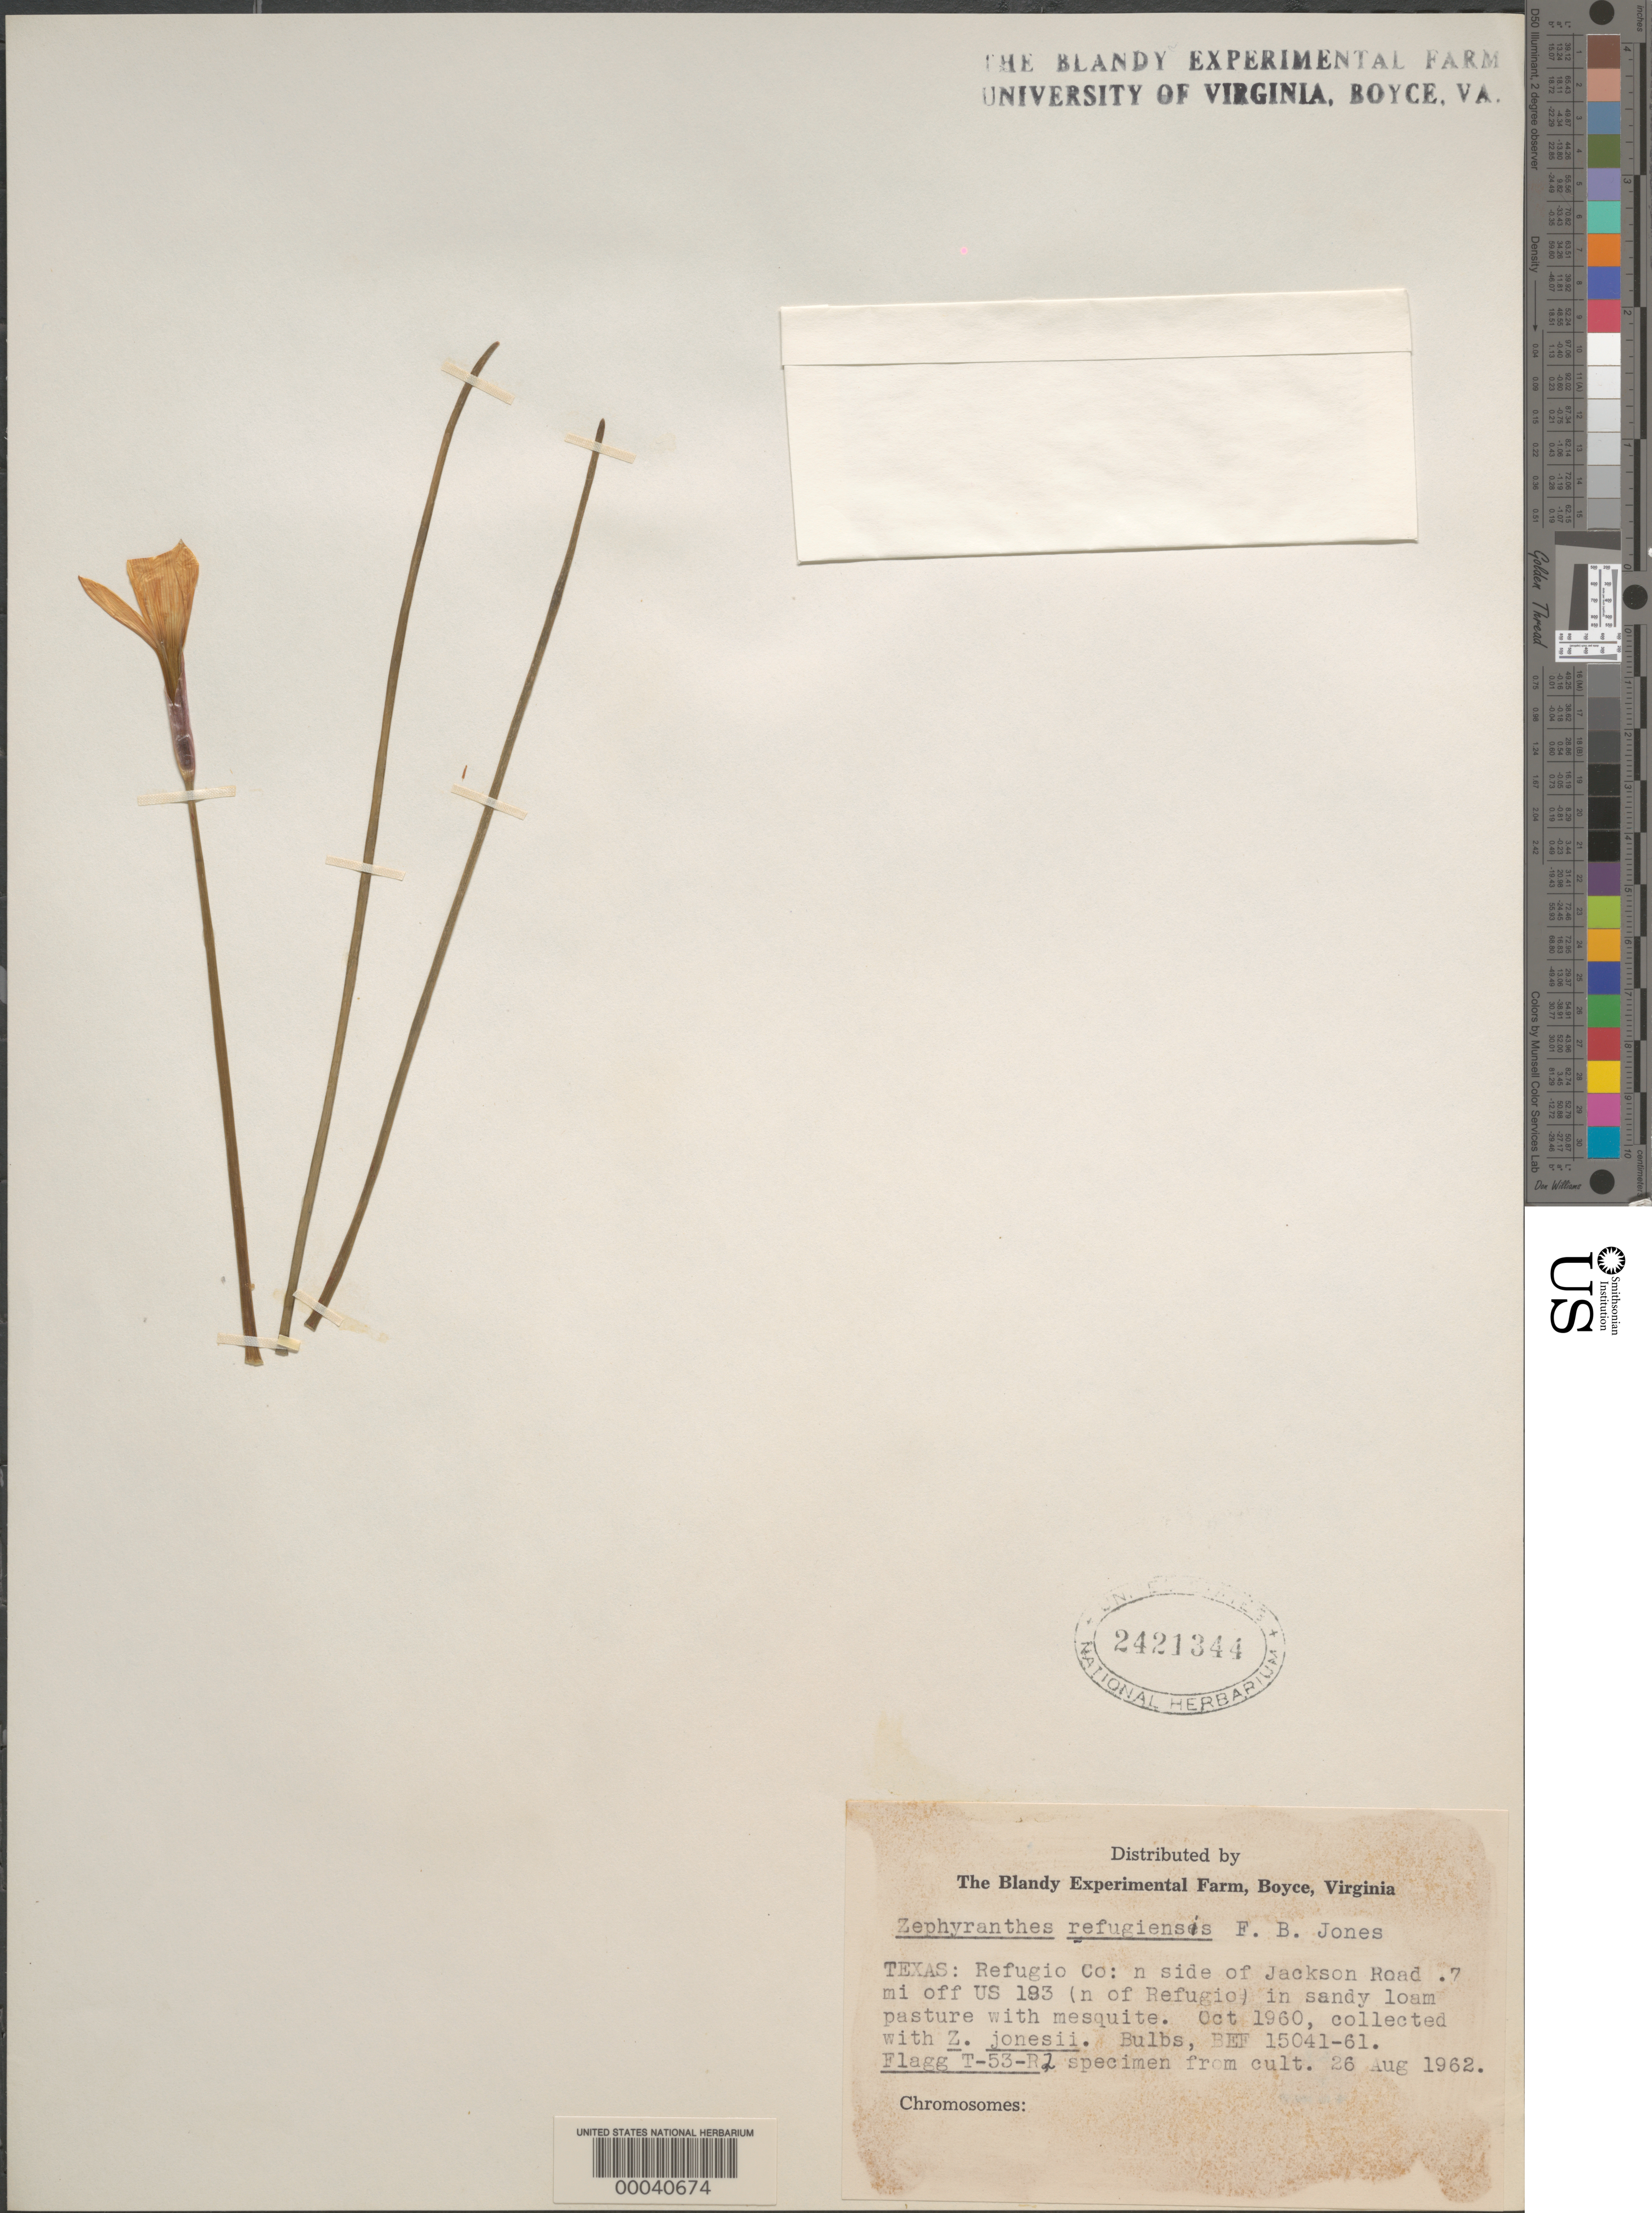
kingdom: Plantae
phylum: Tracheophyta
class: Liliopsida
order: Asparagales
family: Amaryllidaceae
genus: Zephyranthes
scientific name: Zephyranthes refugiensis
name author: F.B. Jones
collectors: R. O. Flagg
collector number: T-53-r2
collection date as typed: Oct 1960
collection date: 1960-10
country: United States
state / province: Texas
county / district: Refugio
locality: N side of jackson rd., 0.7 mi. off u.s. 183 (n of refugio)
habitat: Sandy loam pasture with mesquite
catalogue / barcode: US 2421344